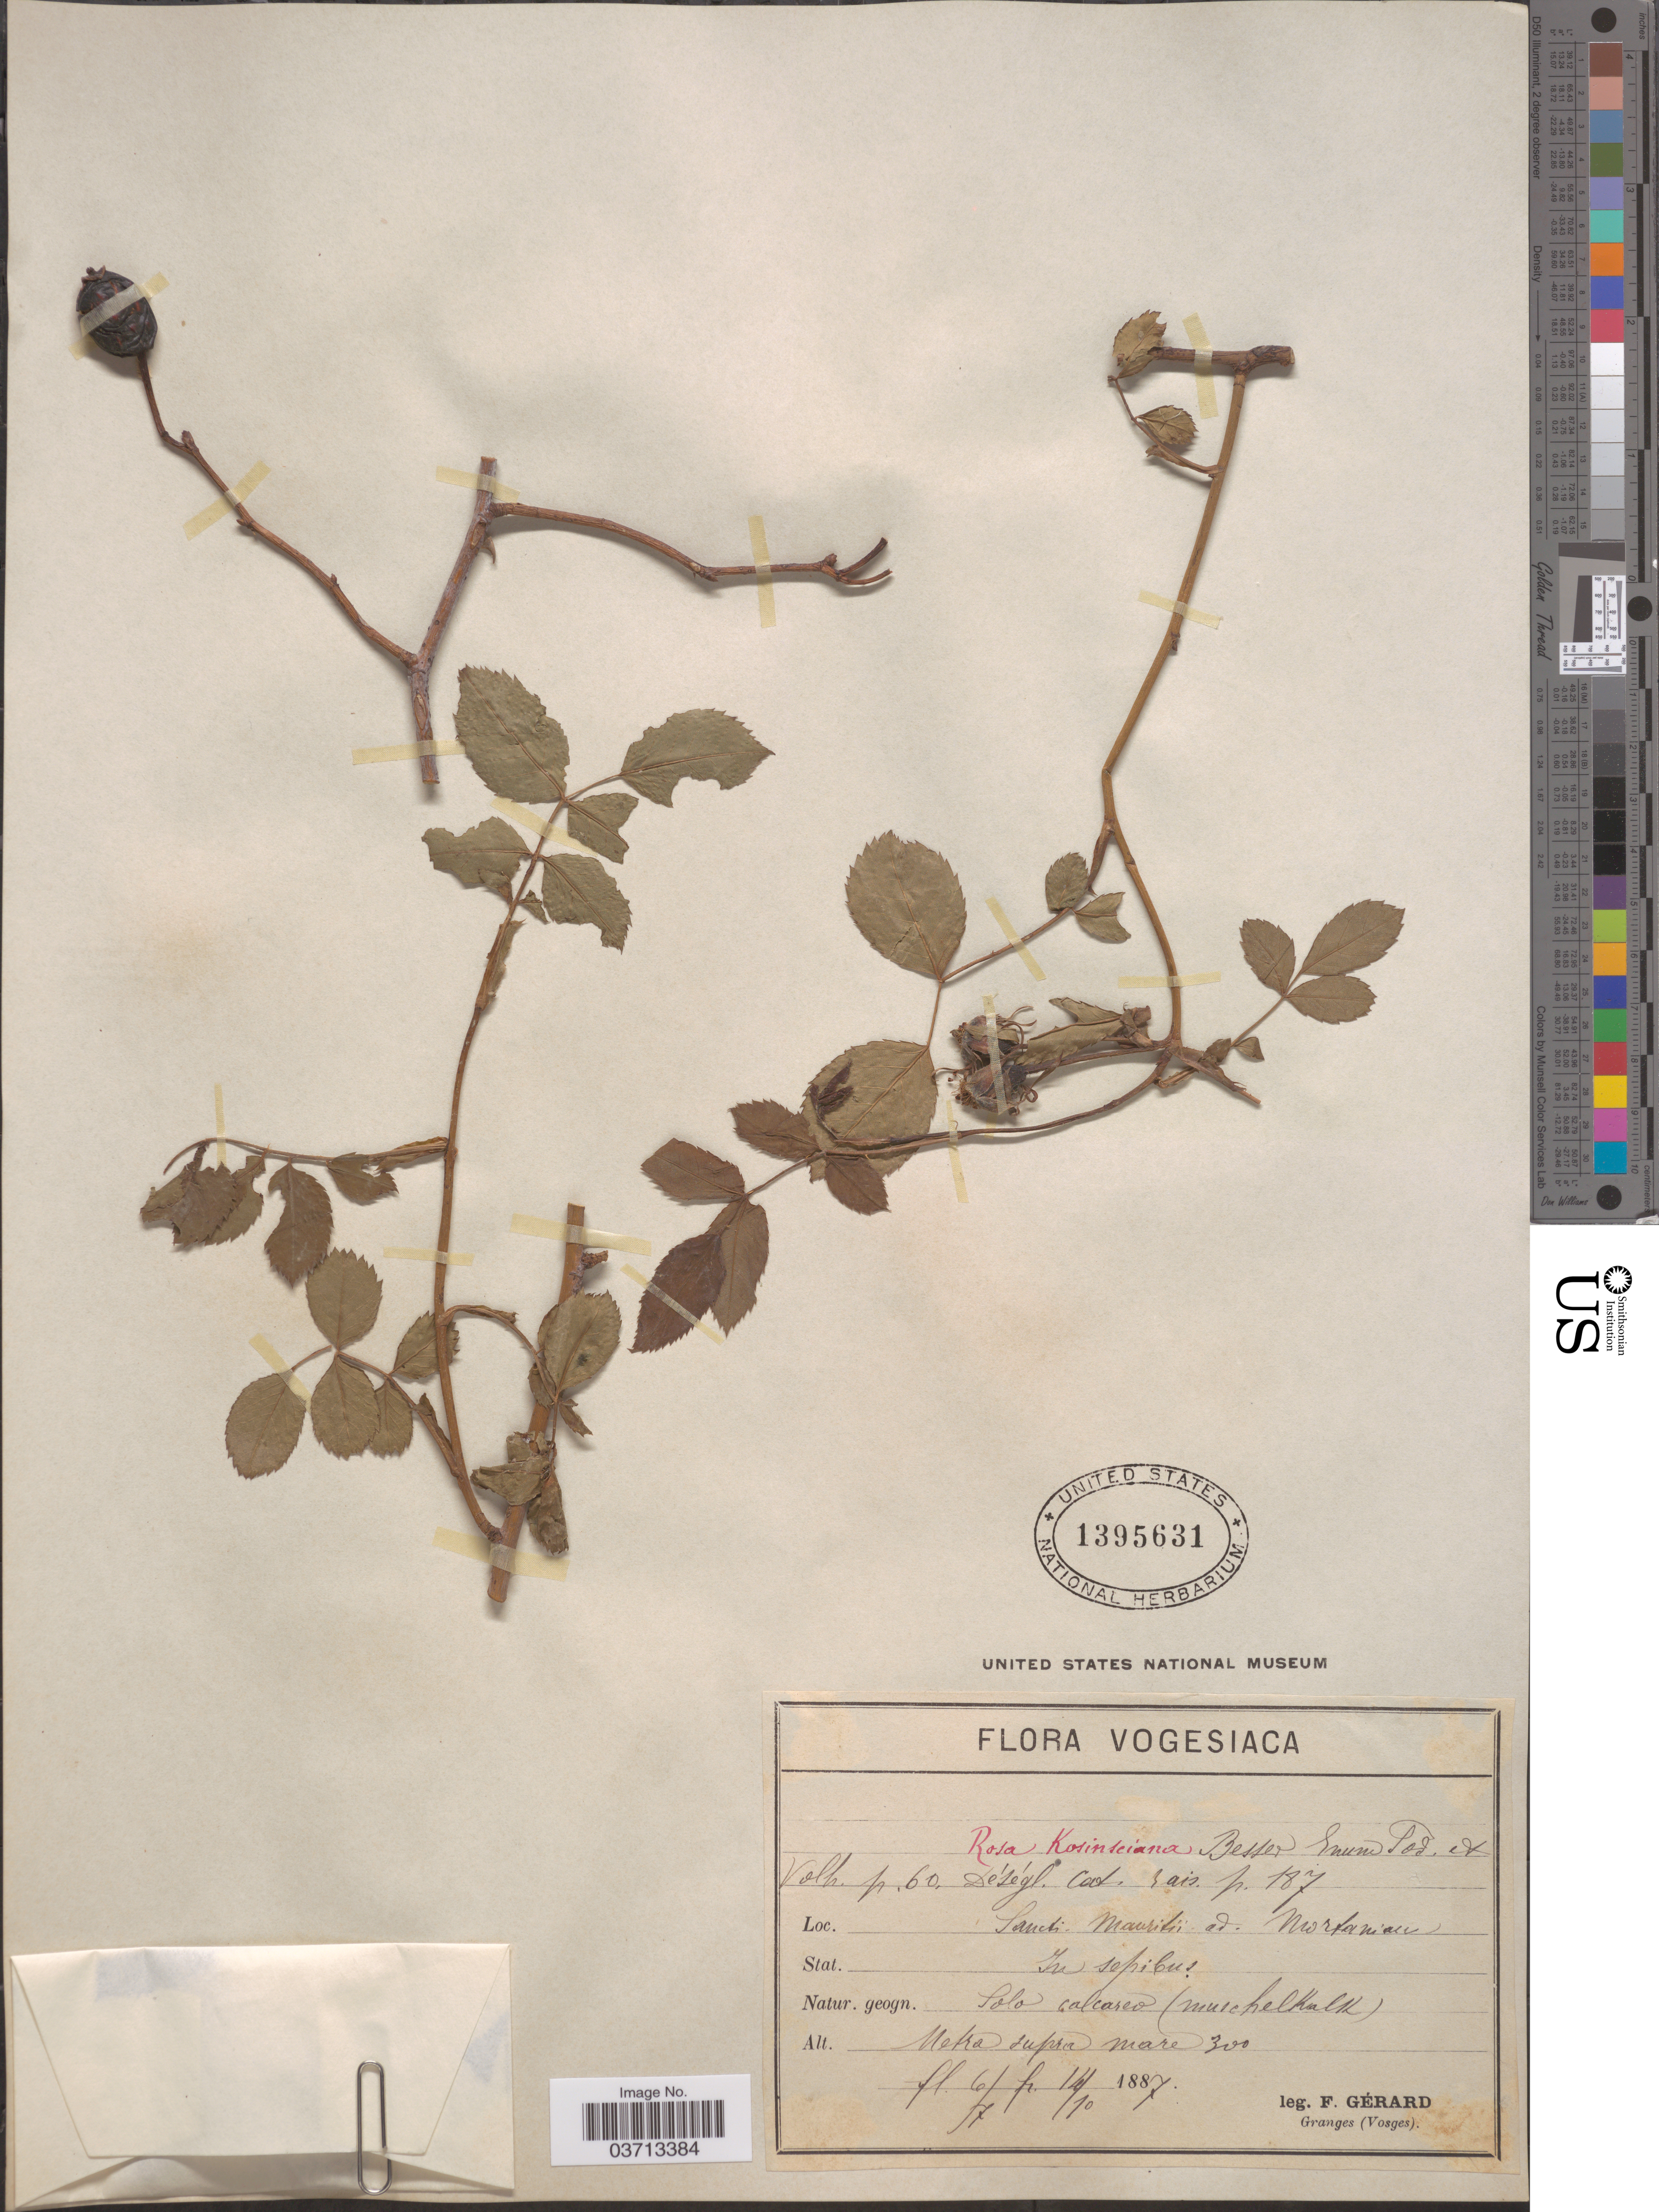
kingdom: Plantae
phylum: Tracheophyta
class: Magnoliopsida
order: Rosales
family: Rosaceae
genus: Rosa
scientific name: Rosa kosinciana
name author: Paill.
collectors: F. Gerard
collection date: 1887-07-06/1887-10-14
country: France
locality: Vogesiaca [unsure placement]. Sanchi. Mauritii ad. Mortaniau [interpreted]. Stat. In sepibus.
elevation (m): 300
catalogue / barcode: US 1395631